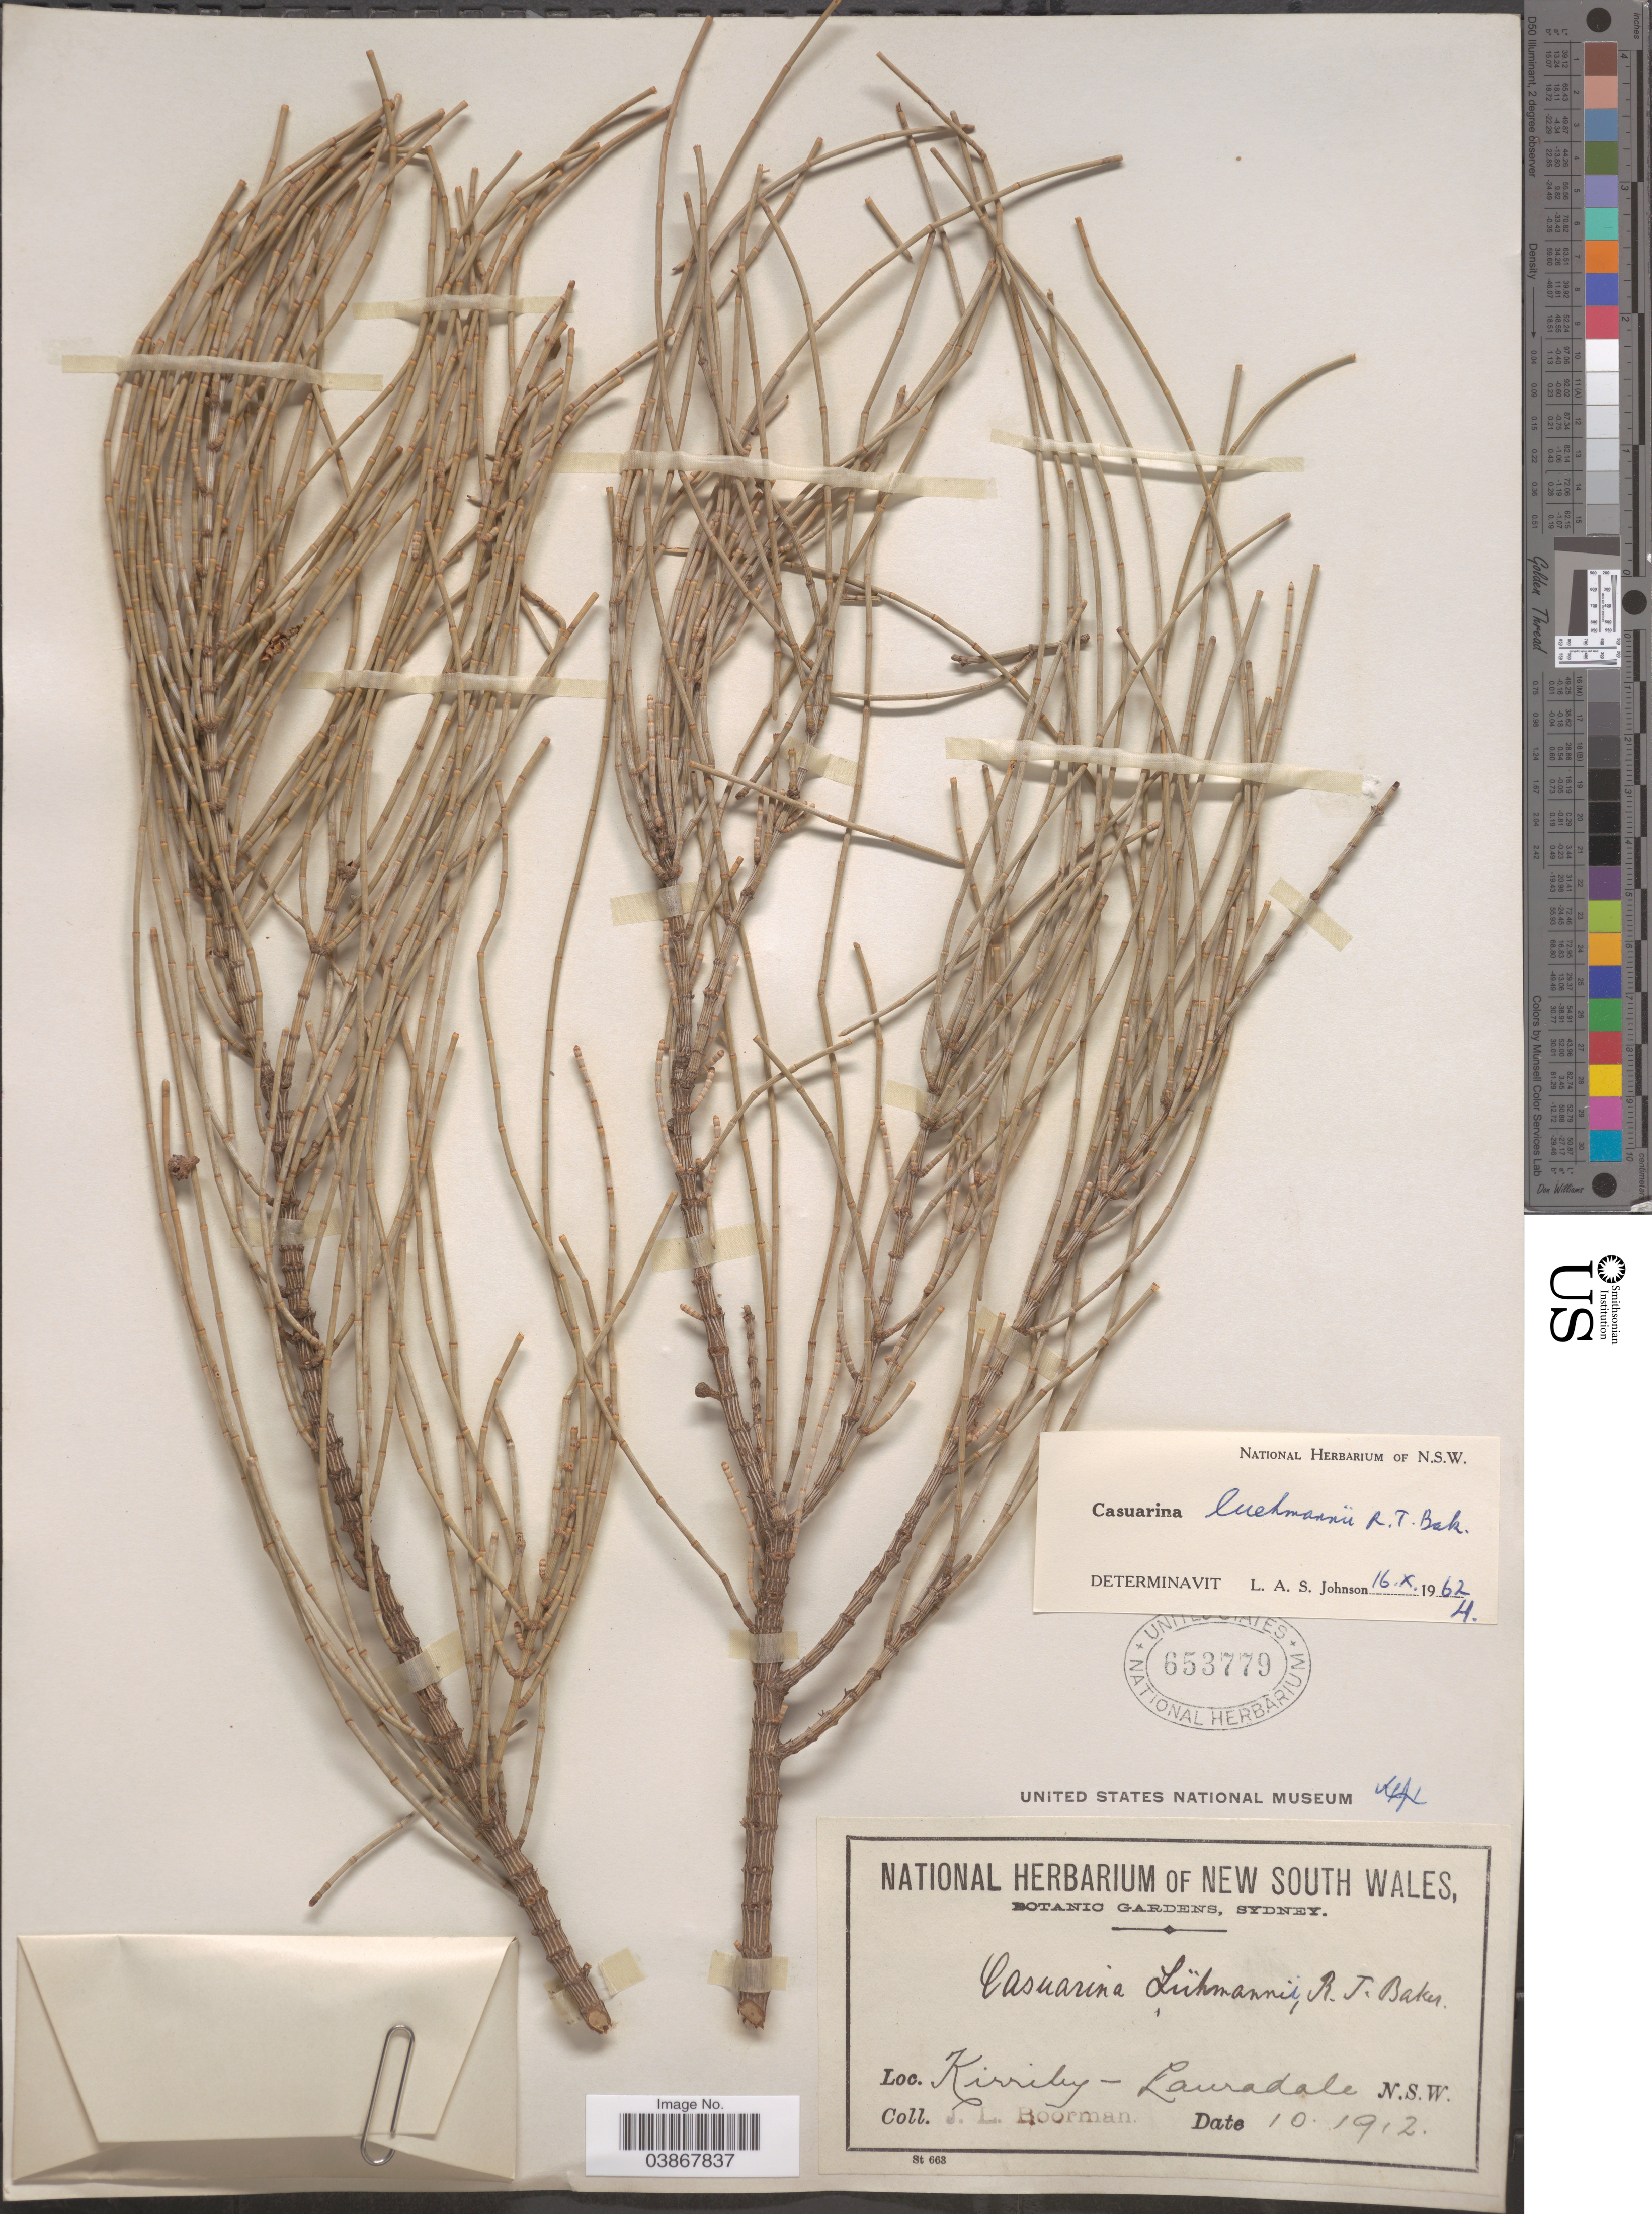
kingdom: Plantae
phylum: Tracheophyta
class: Magnoliopsida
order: Fagales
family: Casuarinaceae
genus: Casuarina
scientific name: Casuarina luehmanni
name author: R.T. Baker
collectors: J. Boorman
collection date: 1912-10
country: Australia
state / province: New South Wales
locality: Kirriby - Lauradale.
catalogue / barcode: US 653779